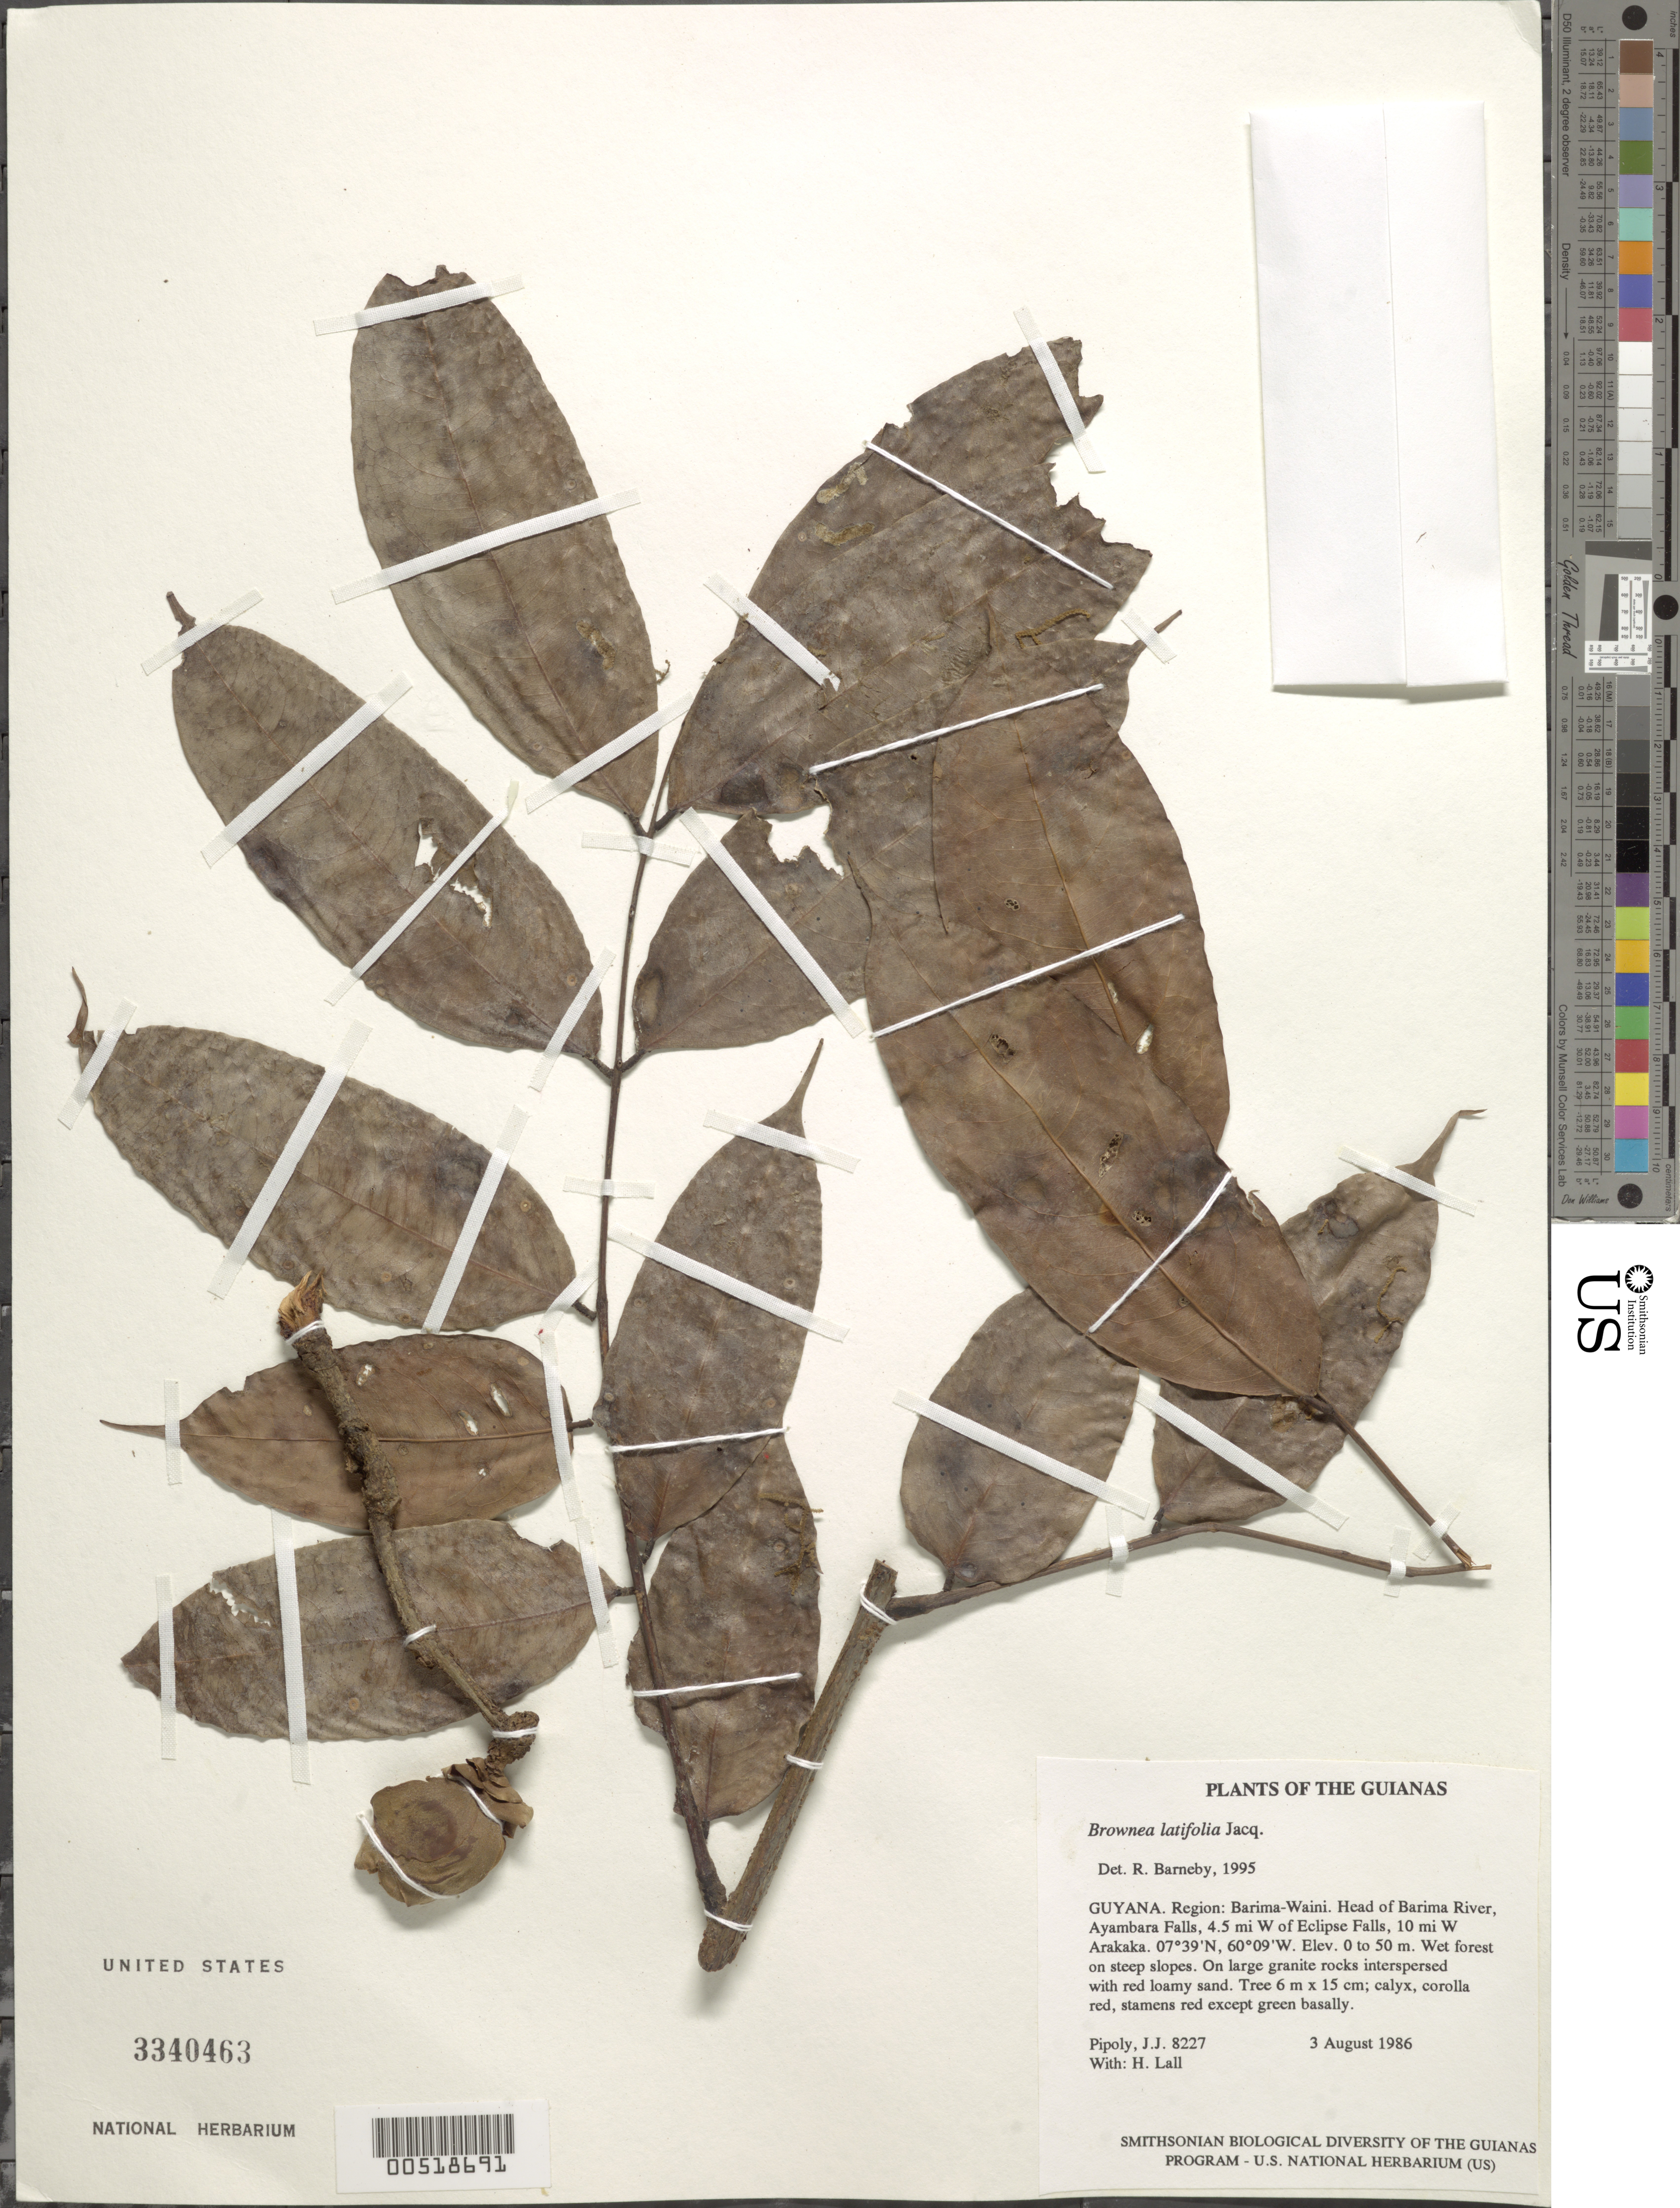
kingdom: Plantae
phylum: Tracheophyta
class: Magnoliopsida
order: Fabales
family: Fabaceae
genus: Brownea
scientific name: Brownea latifolia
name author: Jacq.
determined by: Barneby, Rupert C., (NY)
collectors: J. J. Pipoly & H. Lall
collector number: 8227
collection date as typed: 3 August 1986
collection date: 1986-08-03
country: Guyana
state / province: Barima-Waini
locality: Head of Barima R, Ayambara Falls, 4.5 mi W of Eclipse Falls, ca. 10 W of Arakaka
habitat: Wet forest on large granite rocks, interspersed with red loamy sand, on steep slopes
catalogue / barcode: US 3340463